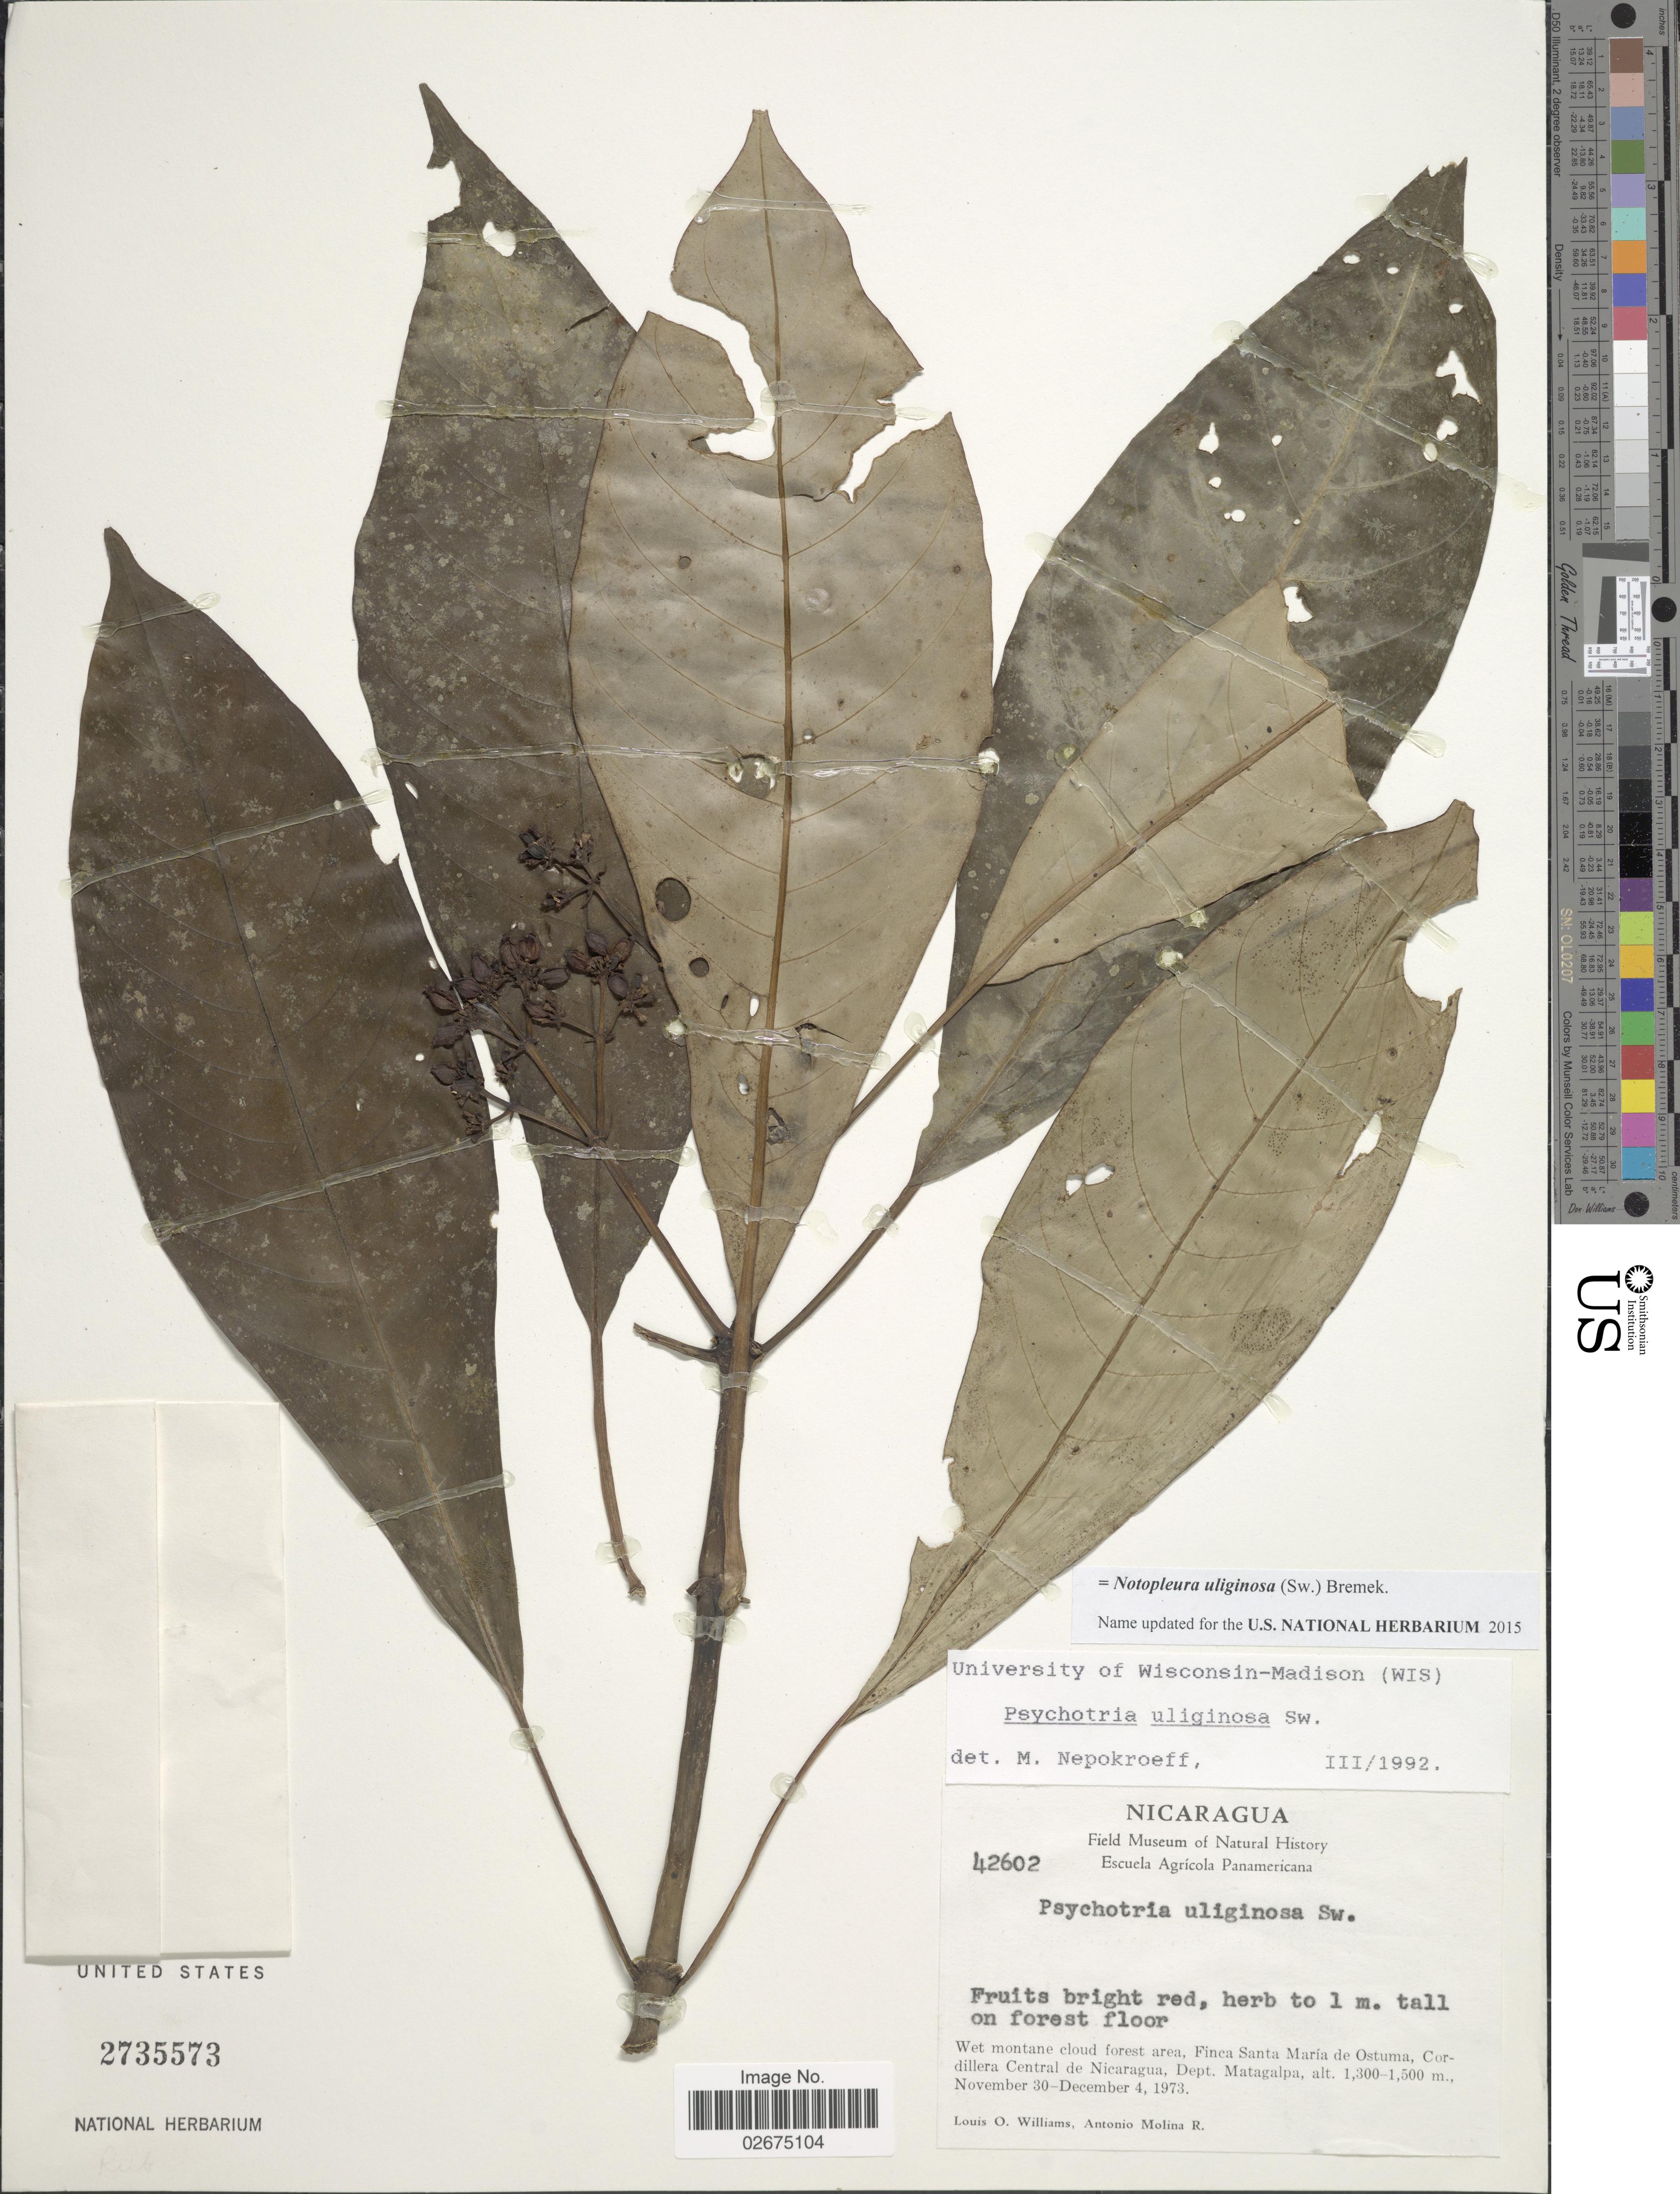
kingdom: Plantae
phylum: Tracheophyta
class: Magnoliopsida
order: Gentianales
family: Rubiaceae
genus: Notopleura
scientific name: Notopleura uliginosa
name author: (Sw.) Bremek.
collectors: L. O. Williams & A. Molina R.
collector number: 42602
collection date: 1973-11-30/1973-12-04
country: Nicaragua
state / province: Matagalpa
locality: Wet montane cloud forest area, Finca Santa Maria de Ostuma, Cordillera Central de Nicaragua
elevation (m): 1300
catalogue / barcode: US 2735573